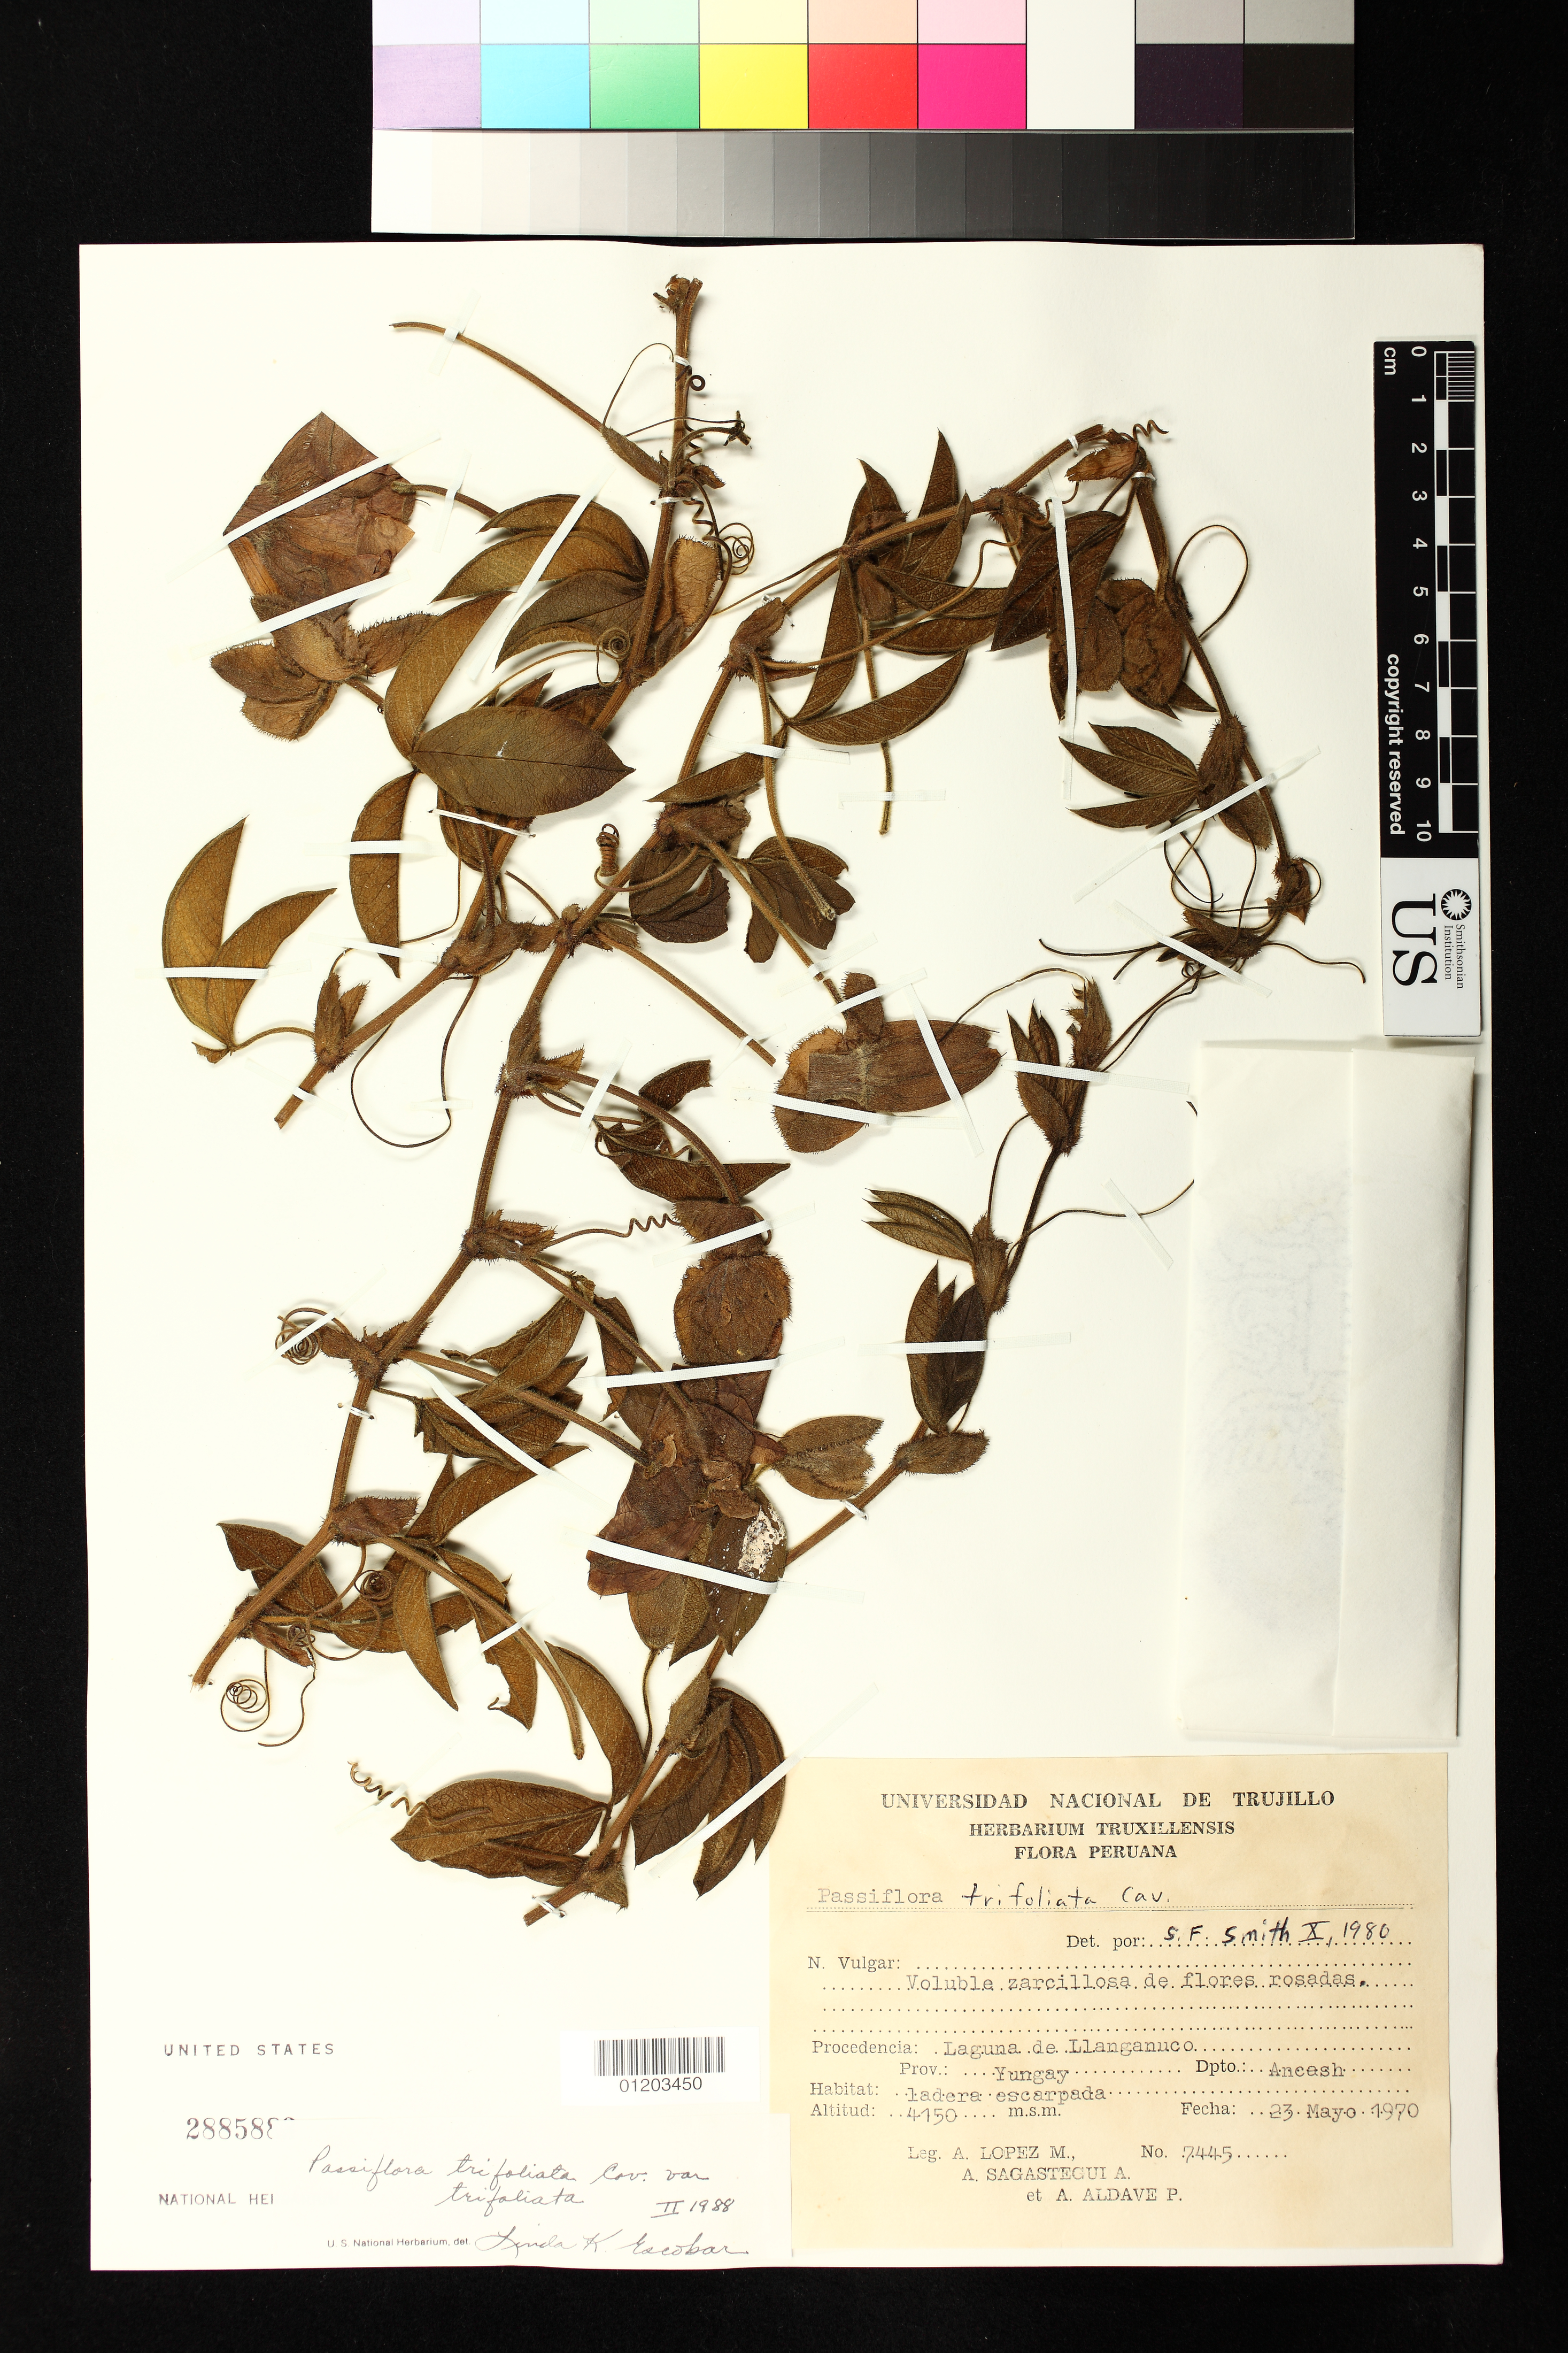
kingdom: Plantae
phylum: Tracheophyta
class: Magnoliopsida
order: Malpighiales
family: Passifloraceae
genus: Passiflora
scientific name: Passiflora trifoliata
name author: Cav.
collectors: A. López M., A. Sagástegui A. & A. Aldave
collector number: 7445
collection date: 1970-05-23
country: Peru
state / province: Ancash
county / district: Yungay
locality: Laguna de Llanganuco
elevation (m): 4150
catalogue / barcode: US 288588